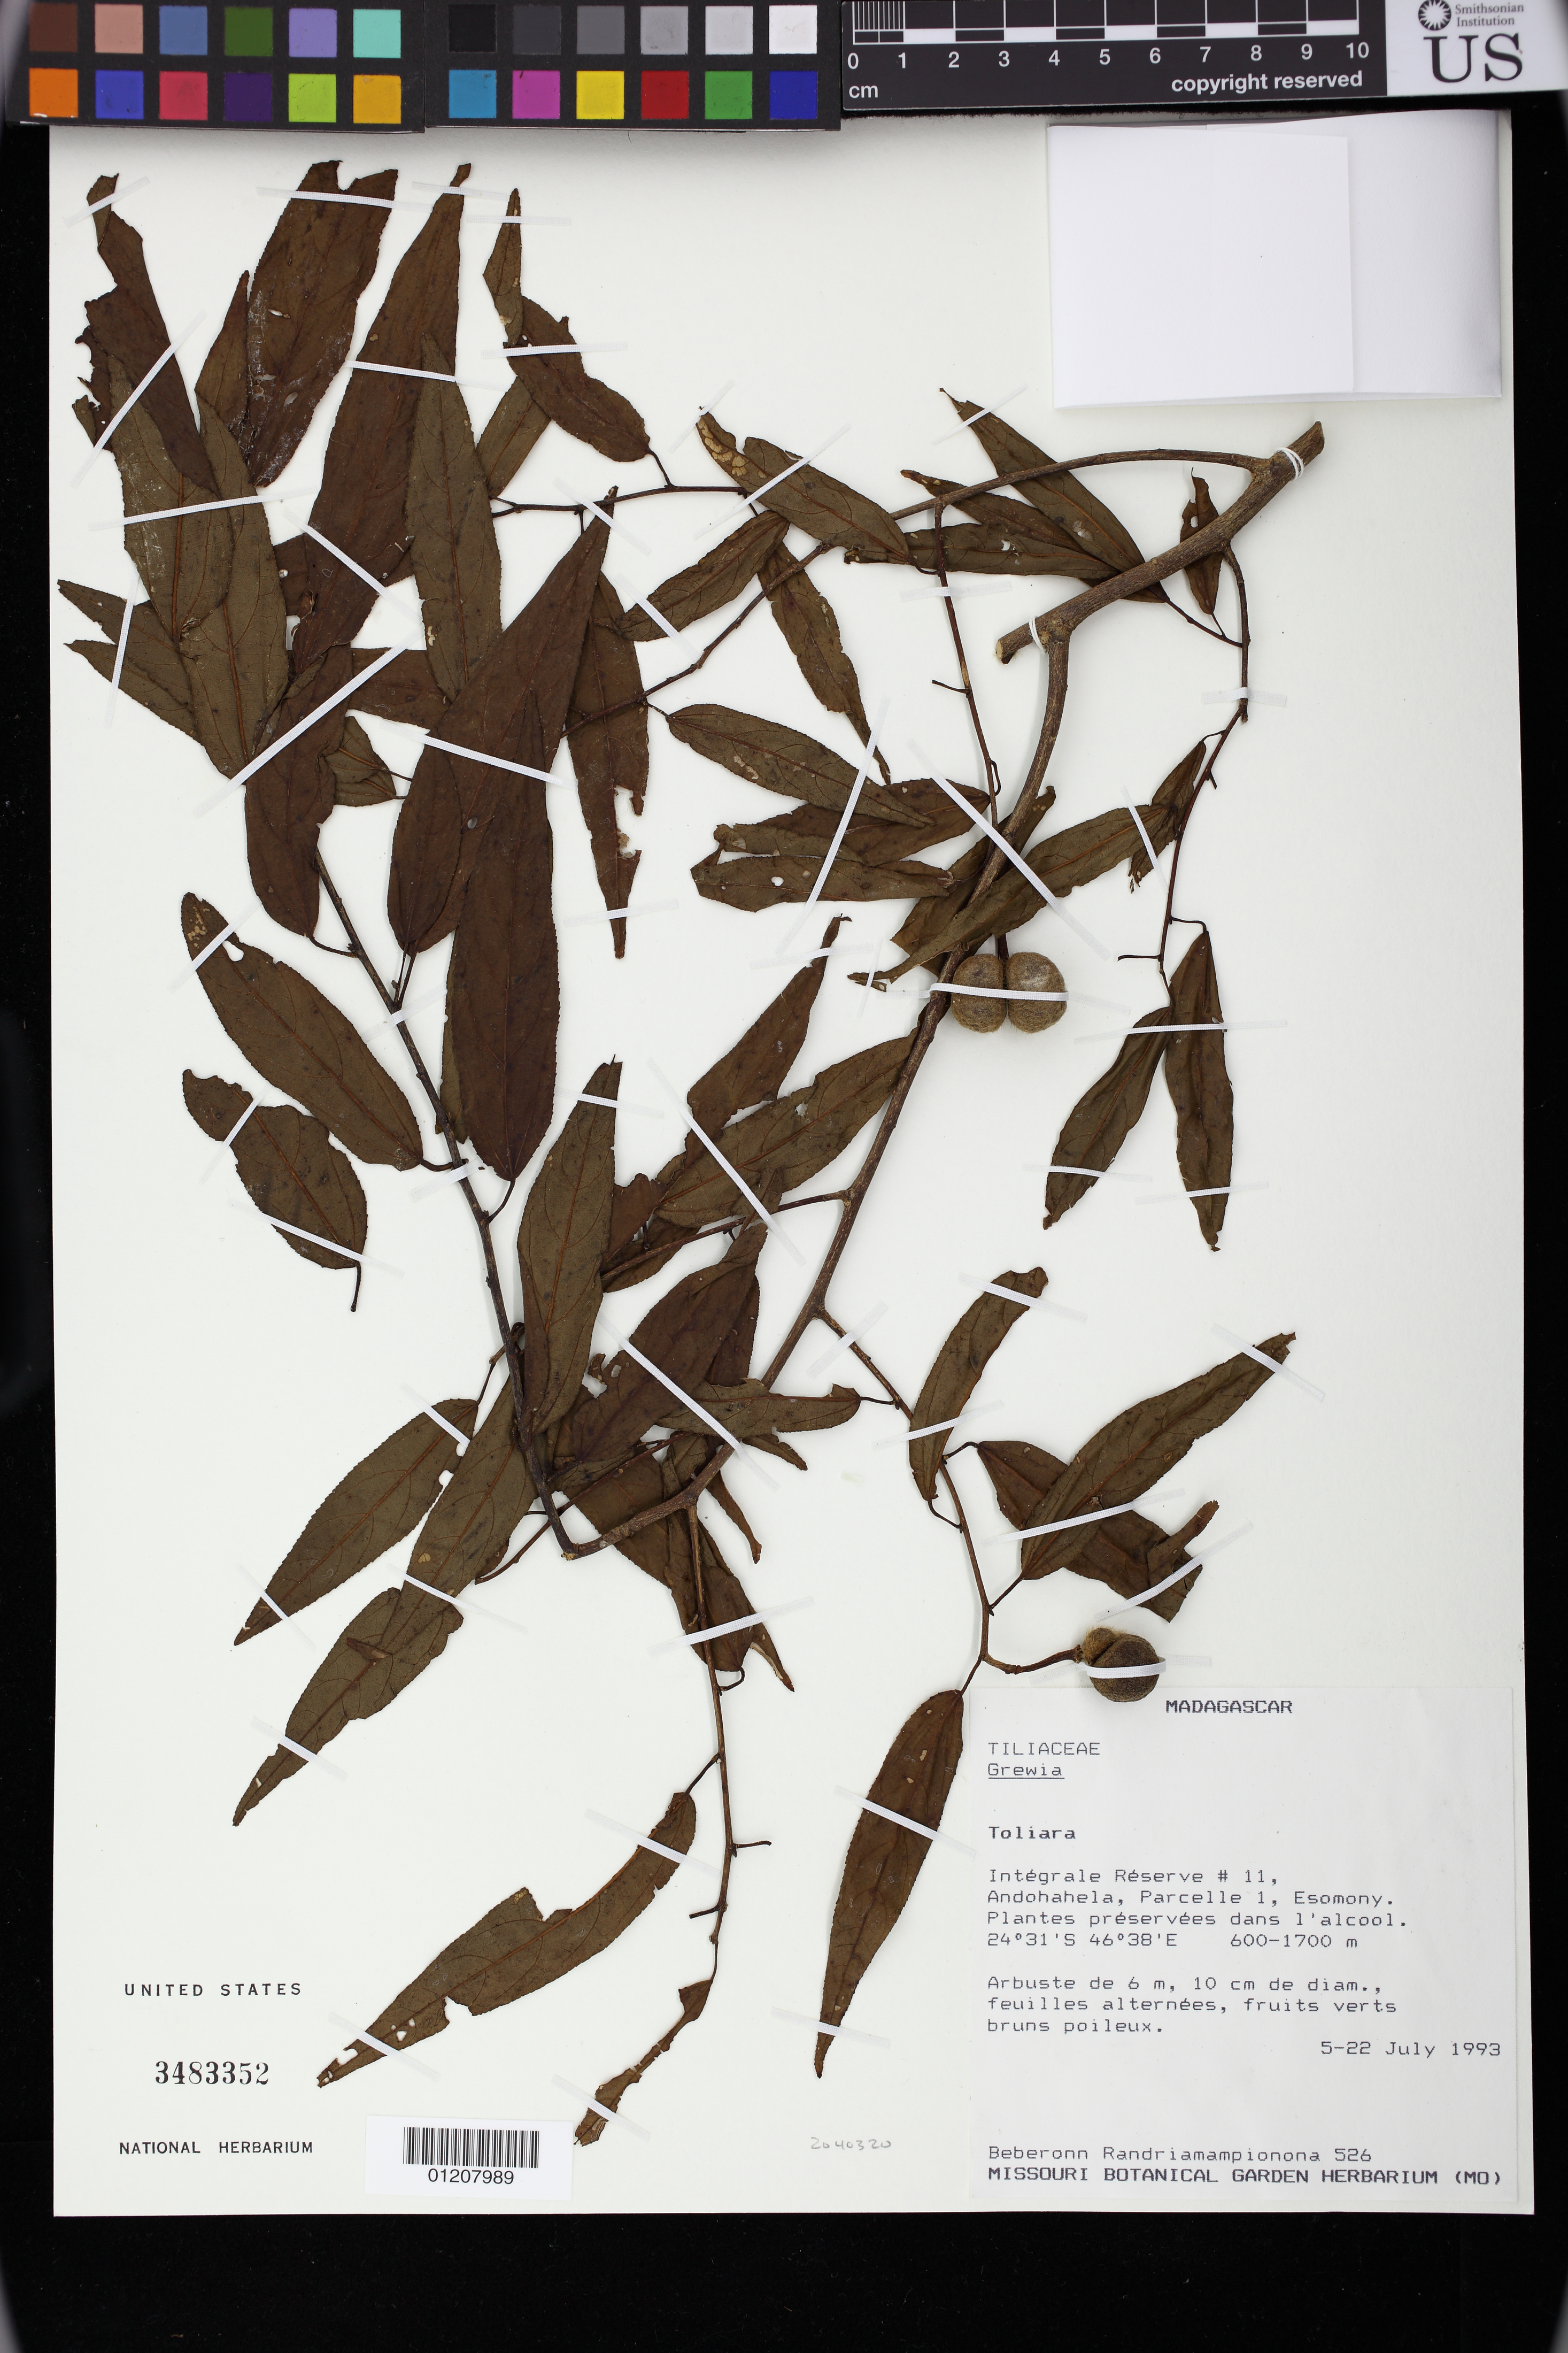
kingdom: Plantae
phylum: Tracheophyta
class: Magnoliopsida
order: Malvales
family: Malvaceae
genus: Grewia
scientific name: Grewia barorum Capuron, ined.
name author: Capuron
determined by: Jourdain-Fievet, L.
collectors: B. Randriamampionona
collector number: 526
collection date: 1993-07-05/1993-07-22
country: Madagascar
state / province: Anosy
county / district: Tolanaro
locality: Toliara: Integrale Reserve #11, Andohahela, Parcelle 1, Esomony.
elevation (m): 600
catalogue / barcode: US 3483352